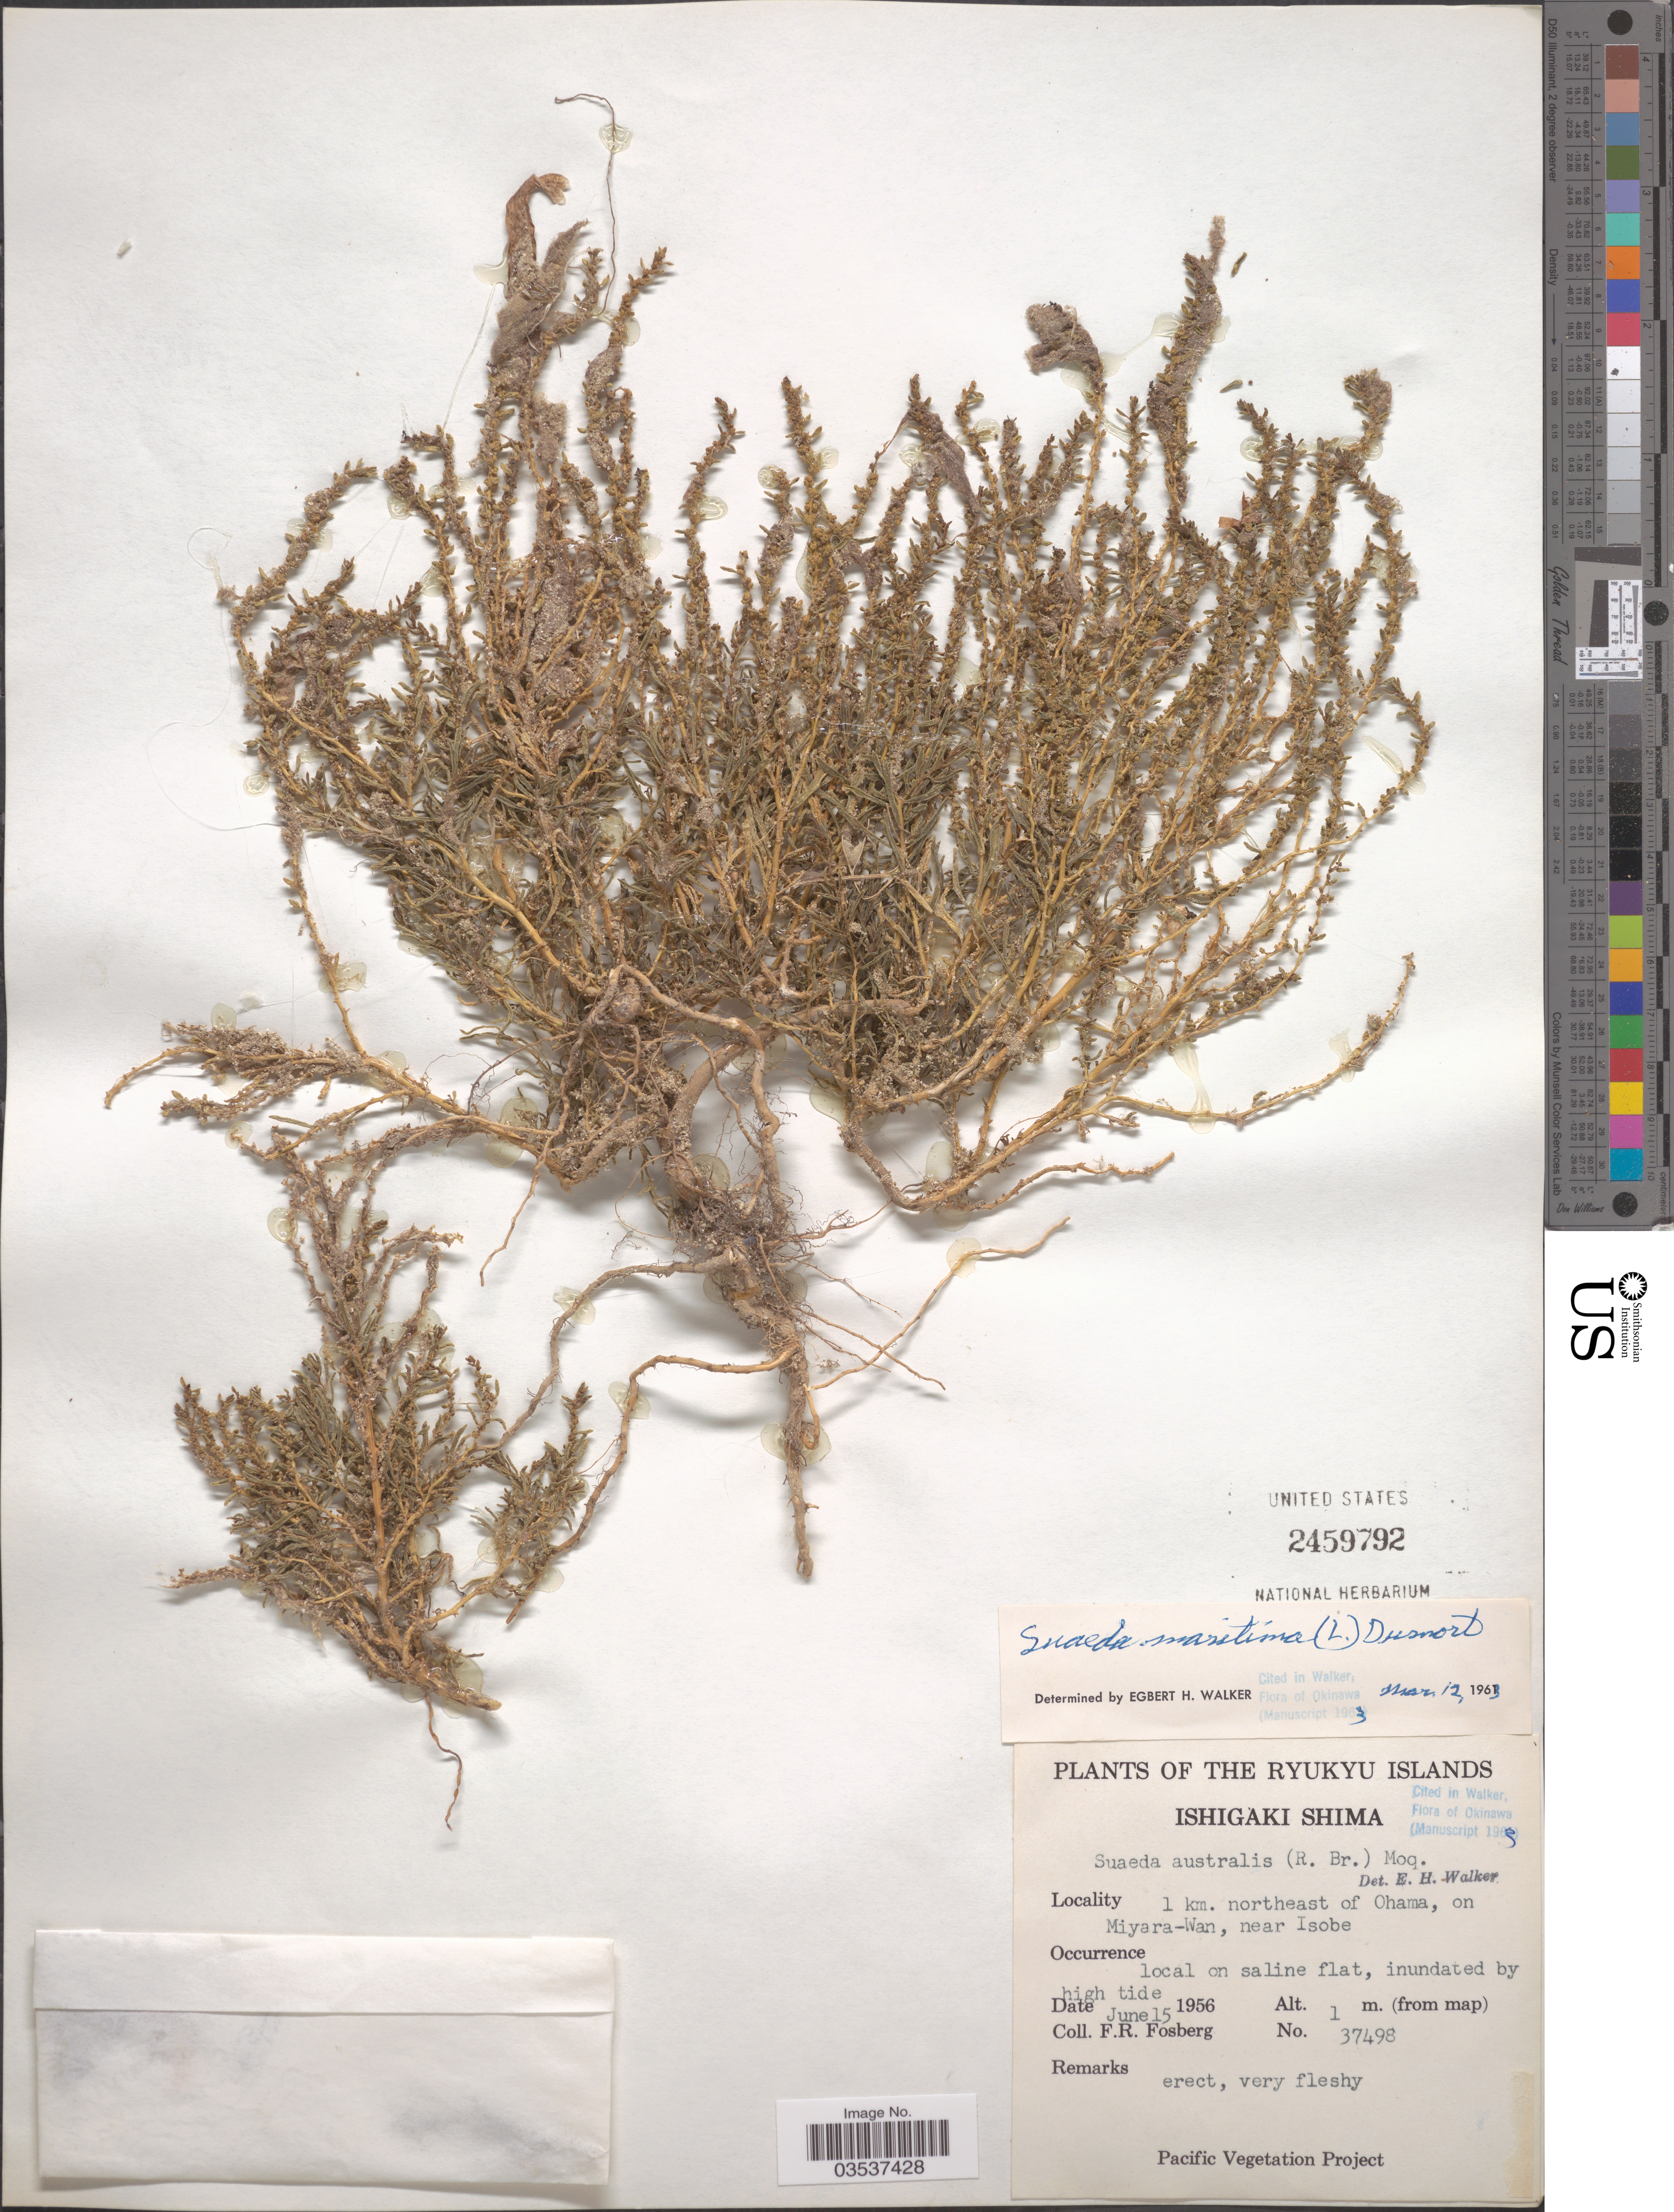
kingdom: Plantae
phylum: Tracheophyta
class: Magnoliopsida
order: Caryophyllales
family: Amaranthaceae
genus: Suaeda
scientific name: Suaeda maritima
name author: (L.) Dumort.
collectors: F. R. Fosberg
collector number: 37498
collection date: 1956-06-15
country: Japan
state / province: Okinawa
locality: The Ryukyu Islands. Ishigaki Shima. 1 km. northeast of Ohama, on Miyara-Wan, near Isobe.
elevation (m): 1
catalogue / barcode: US 2459792